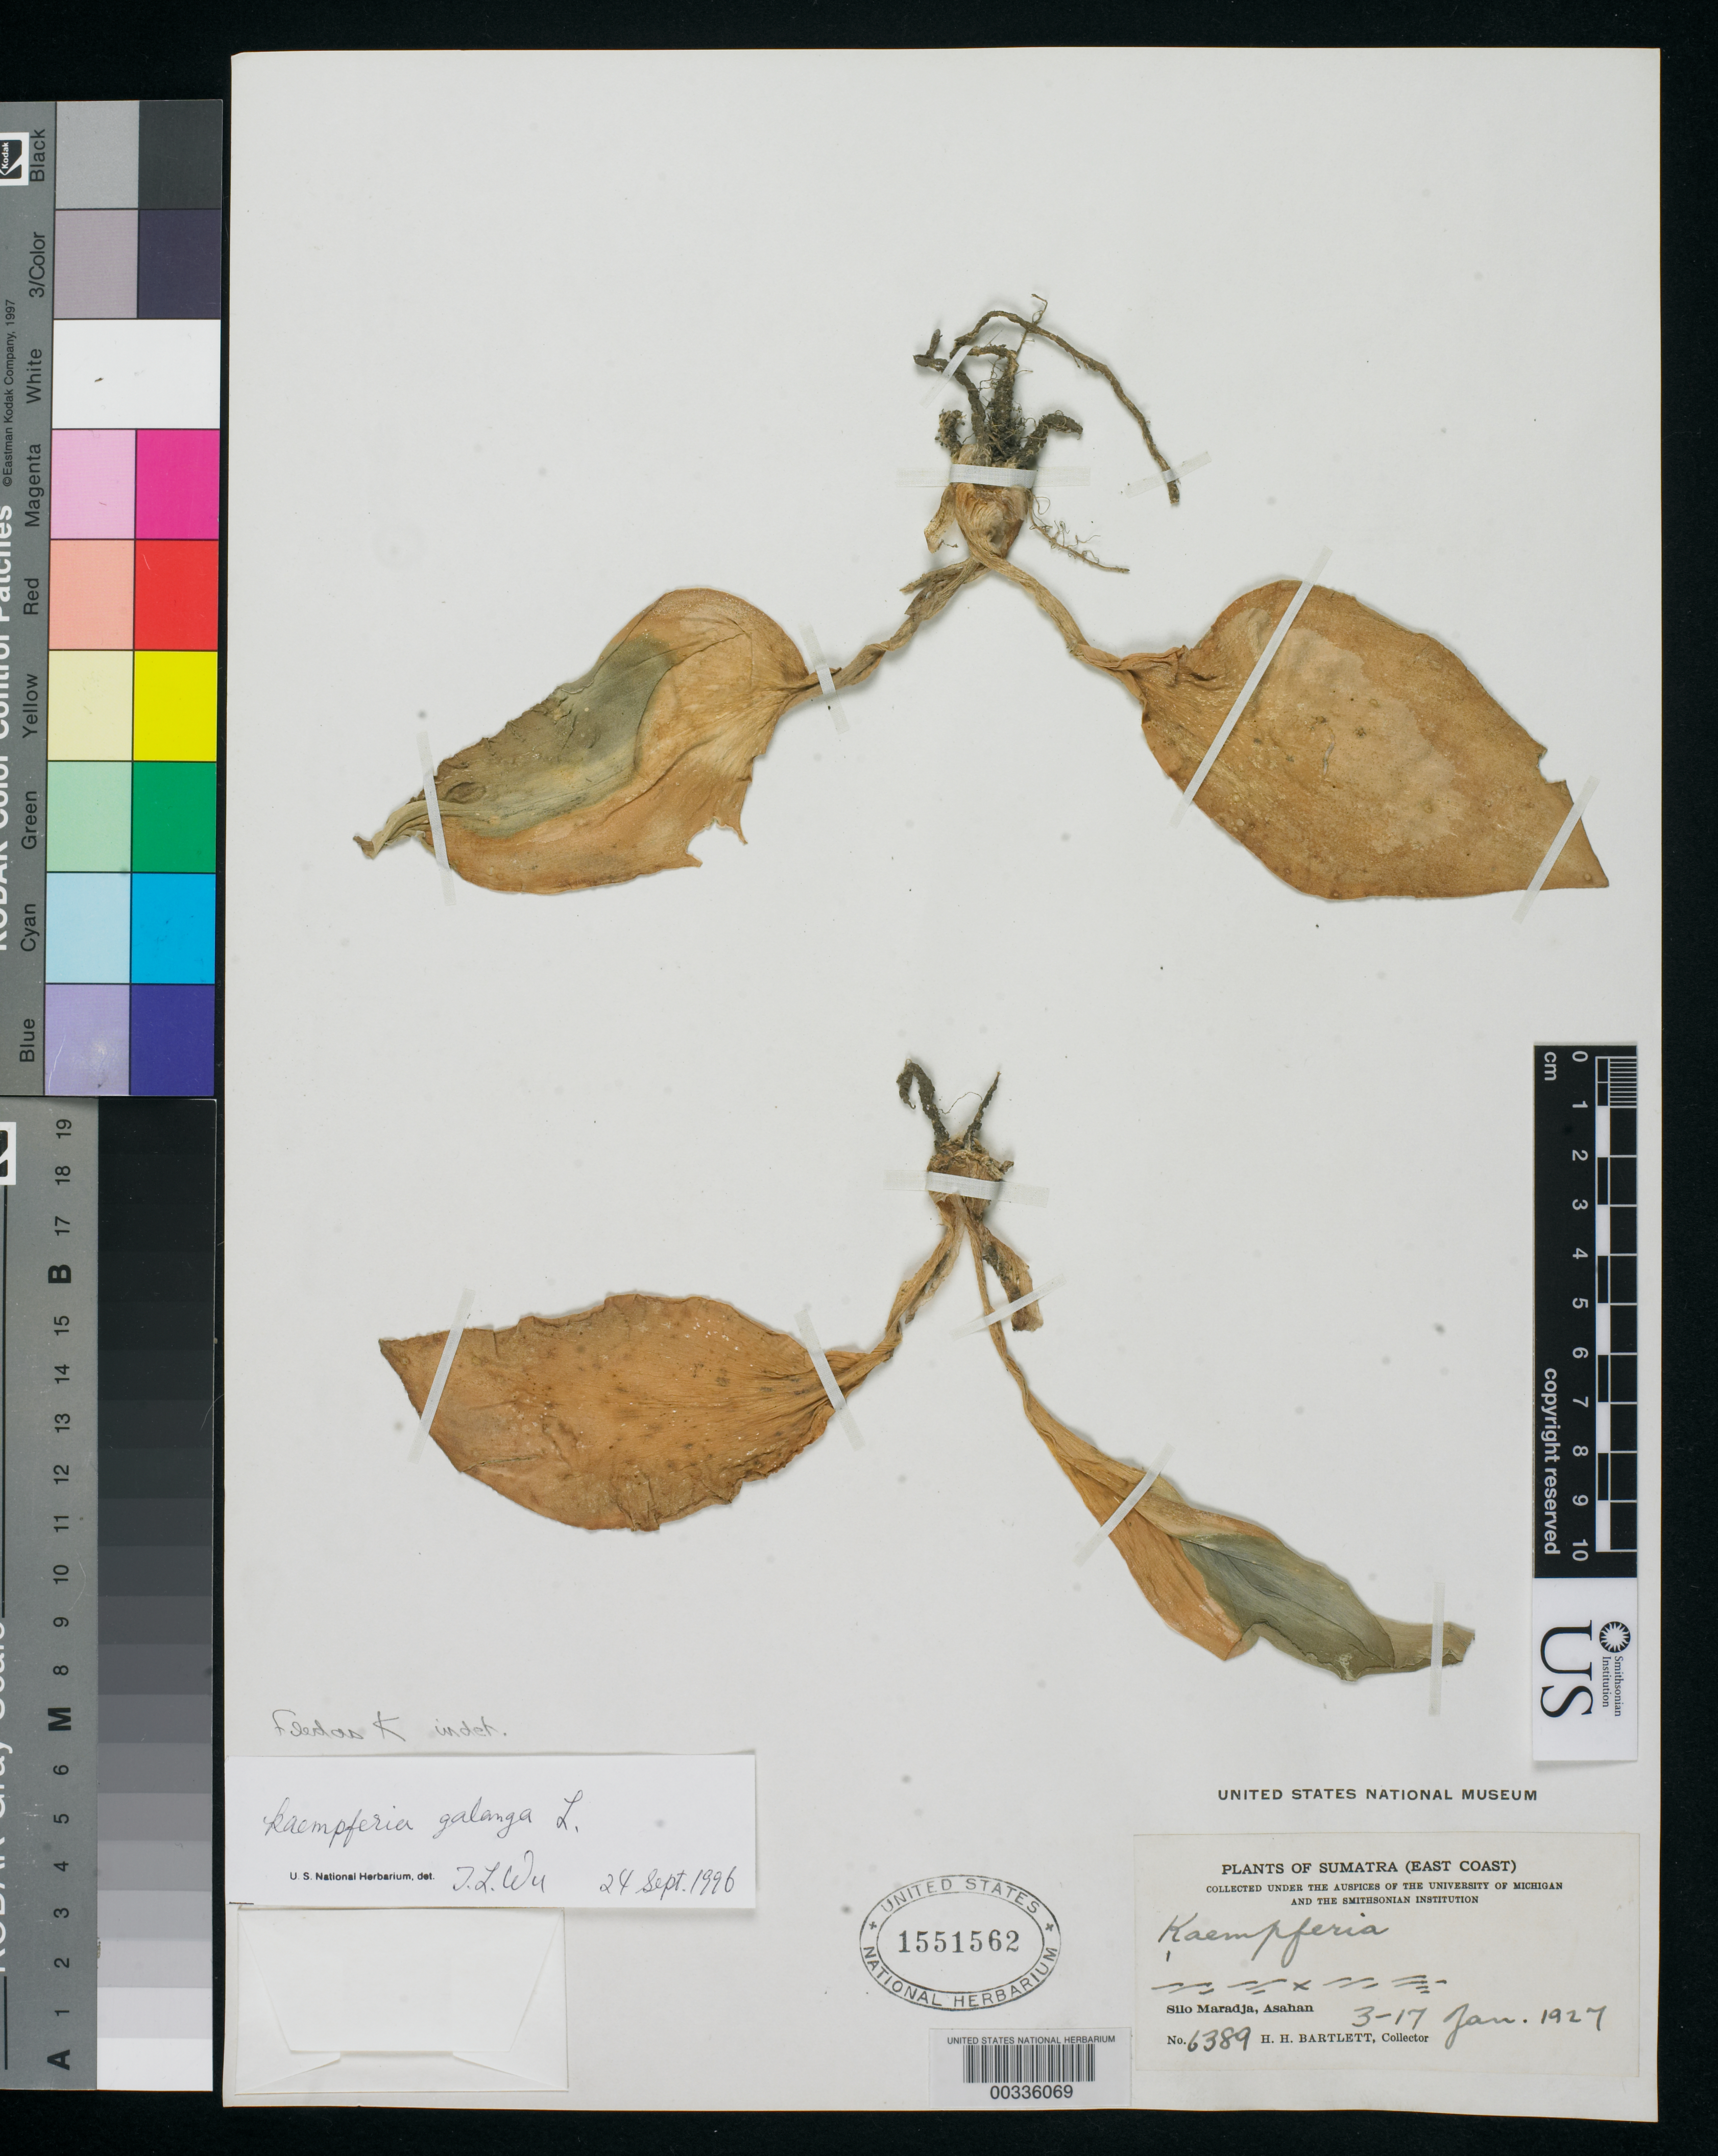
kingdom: Plantae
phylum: Tracheophyta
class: Liliopsida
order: Zingiberales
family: Zingiberaceae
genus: Kaempferia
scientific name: Kaempferia sp.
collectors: H. H. Bartlett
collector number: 6389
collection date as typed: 03 Jan 1927 to 17 Jan 1927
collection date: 1927-01-03/1927-01-17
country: Indonesia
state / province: Sumatra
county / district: Sumatera Utara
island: Sumatra I.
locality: Silo Maradja, Asahan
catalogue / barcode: US 1551562